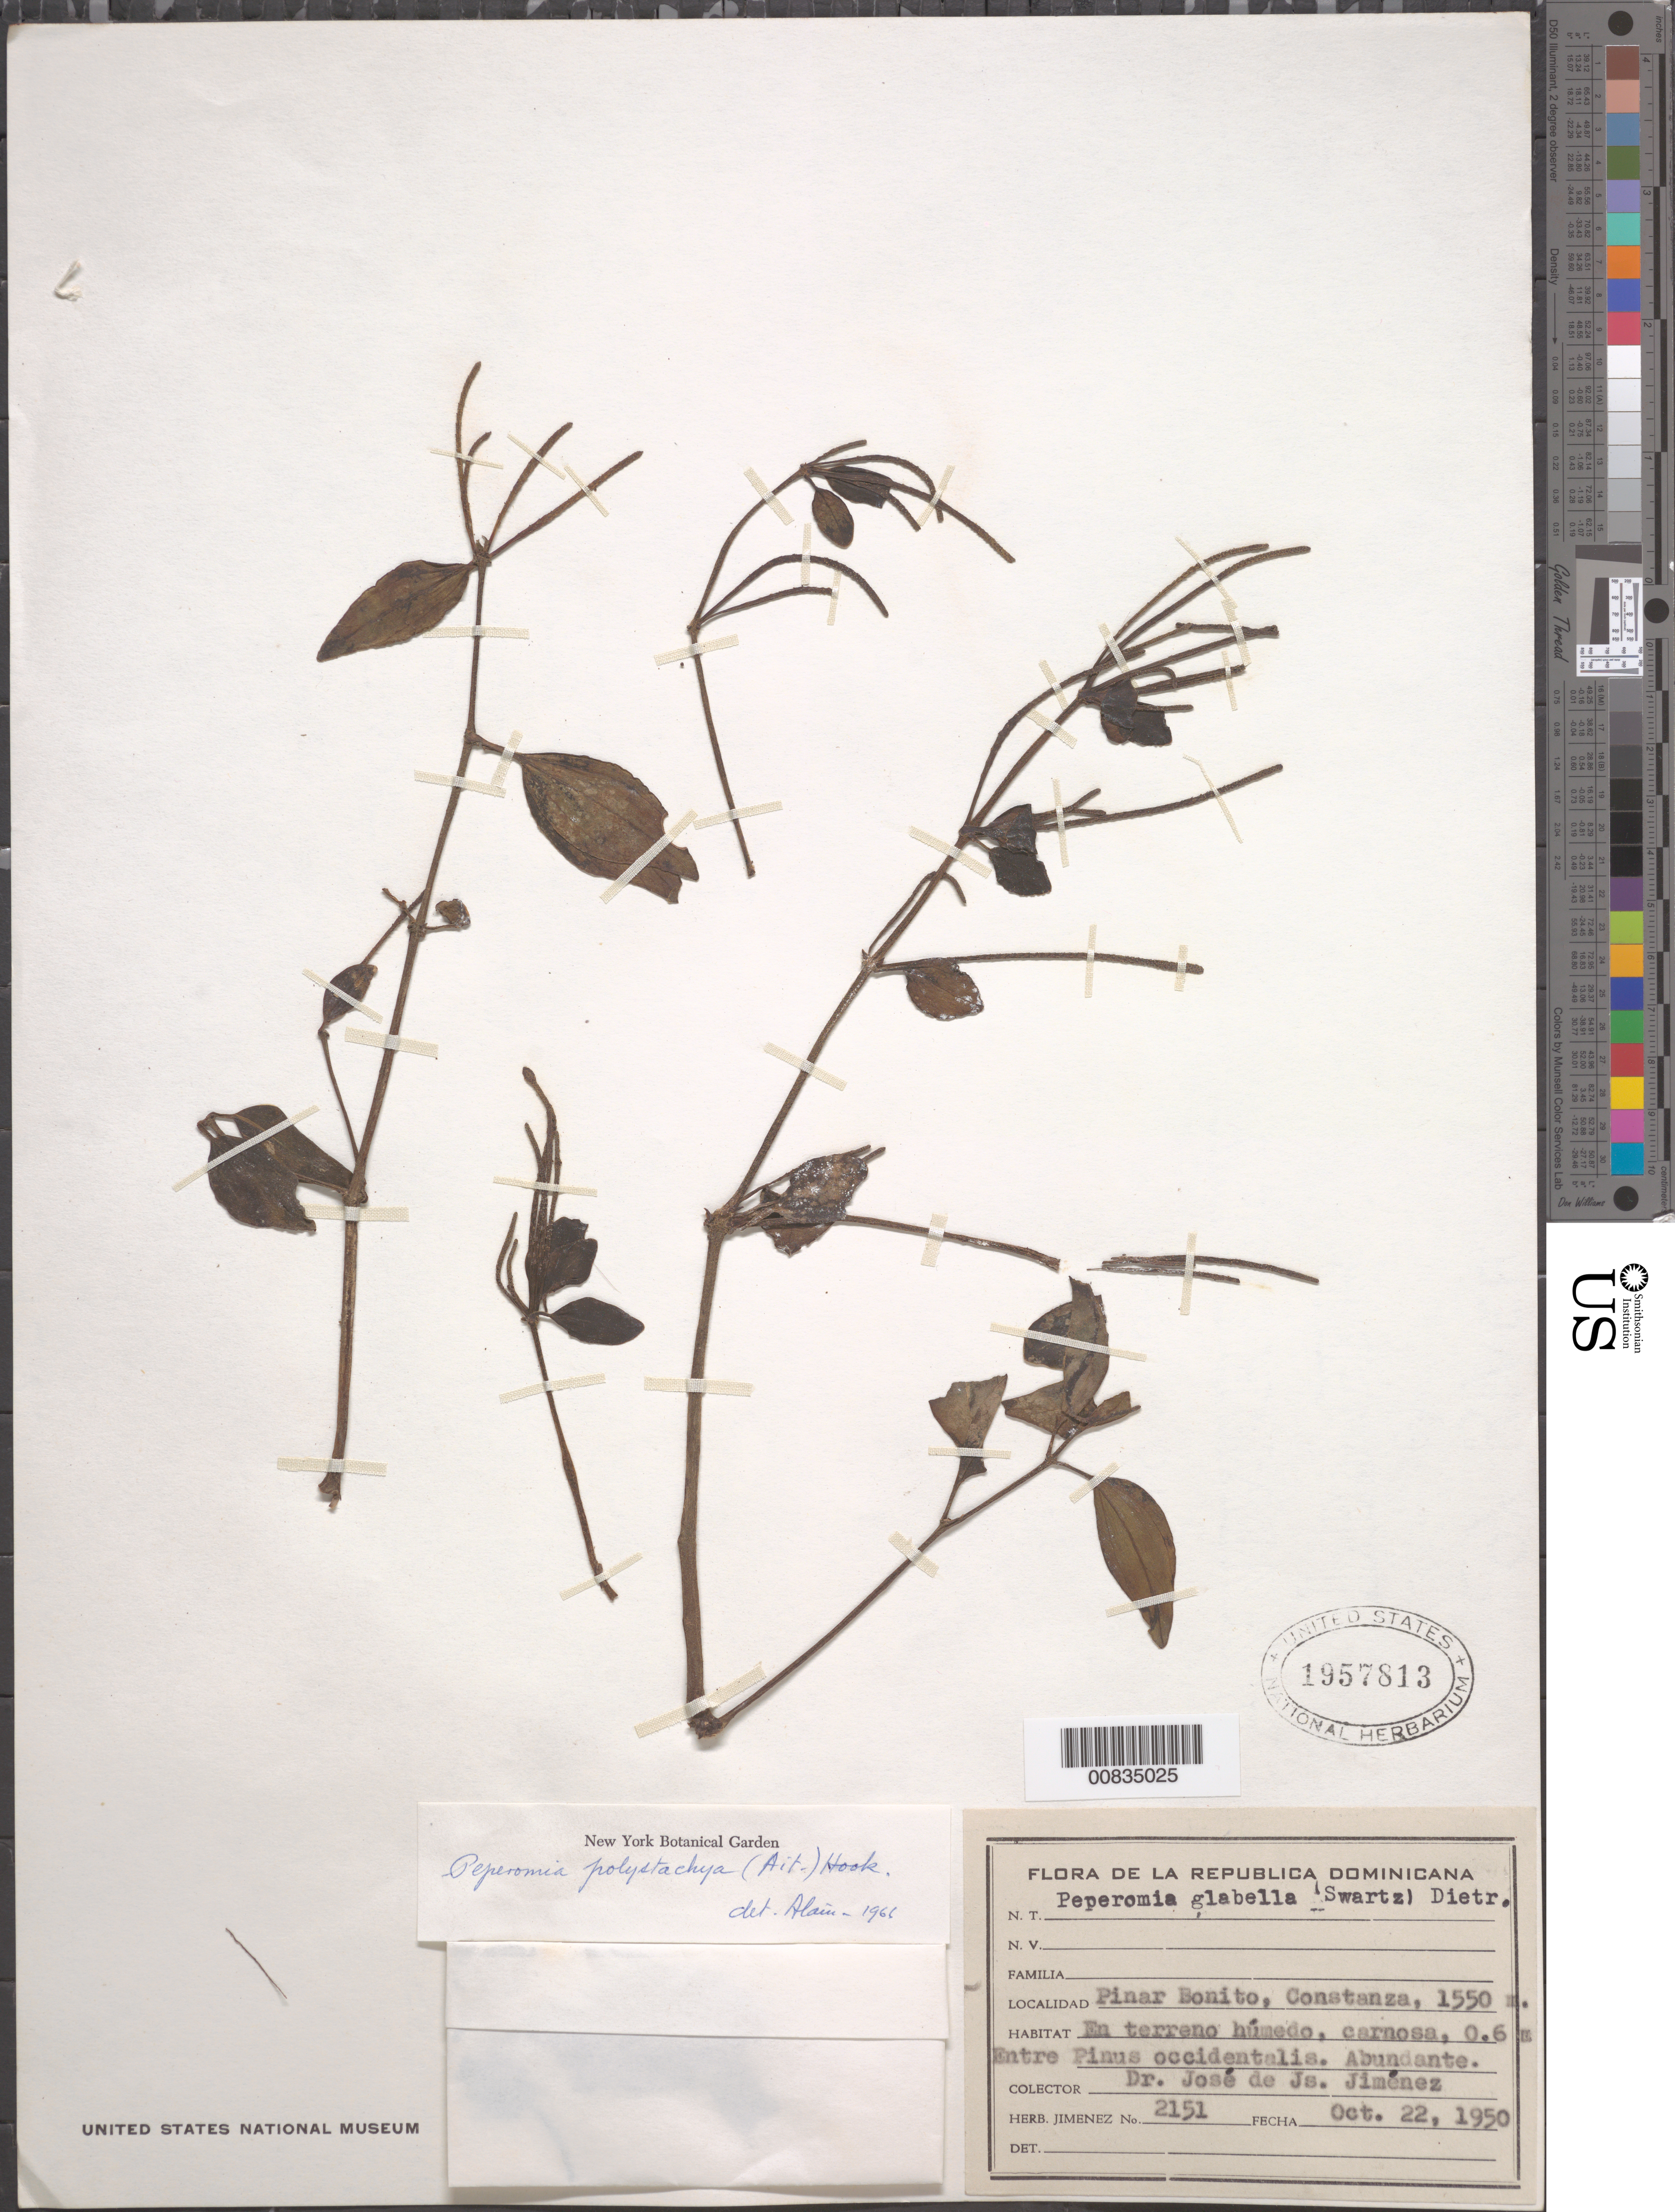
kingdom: Plantae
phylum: Tracheophyta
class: Magnoliopsida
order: Piperales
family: Piperaceae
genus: Peperomia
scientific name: Peperomia polystachya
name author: (Aiton) Hook.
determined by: Liogier, Alain H.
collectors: J. J. Jiménez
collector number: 2151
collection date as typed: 22 Oct 1950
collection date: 1950-10-22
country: Dominican Republic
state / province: La Vega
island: Hispaniola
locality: Pinar Bonito, Constanza.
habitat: Terreno húmedo. Entre Pinus occidentalis.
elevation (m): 1550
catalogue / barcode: US 1957813